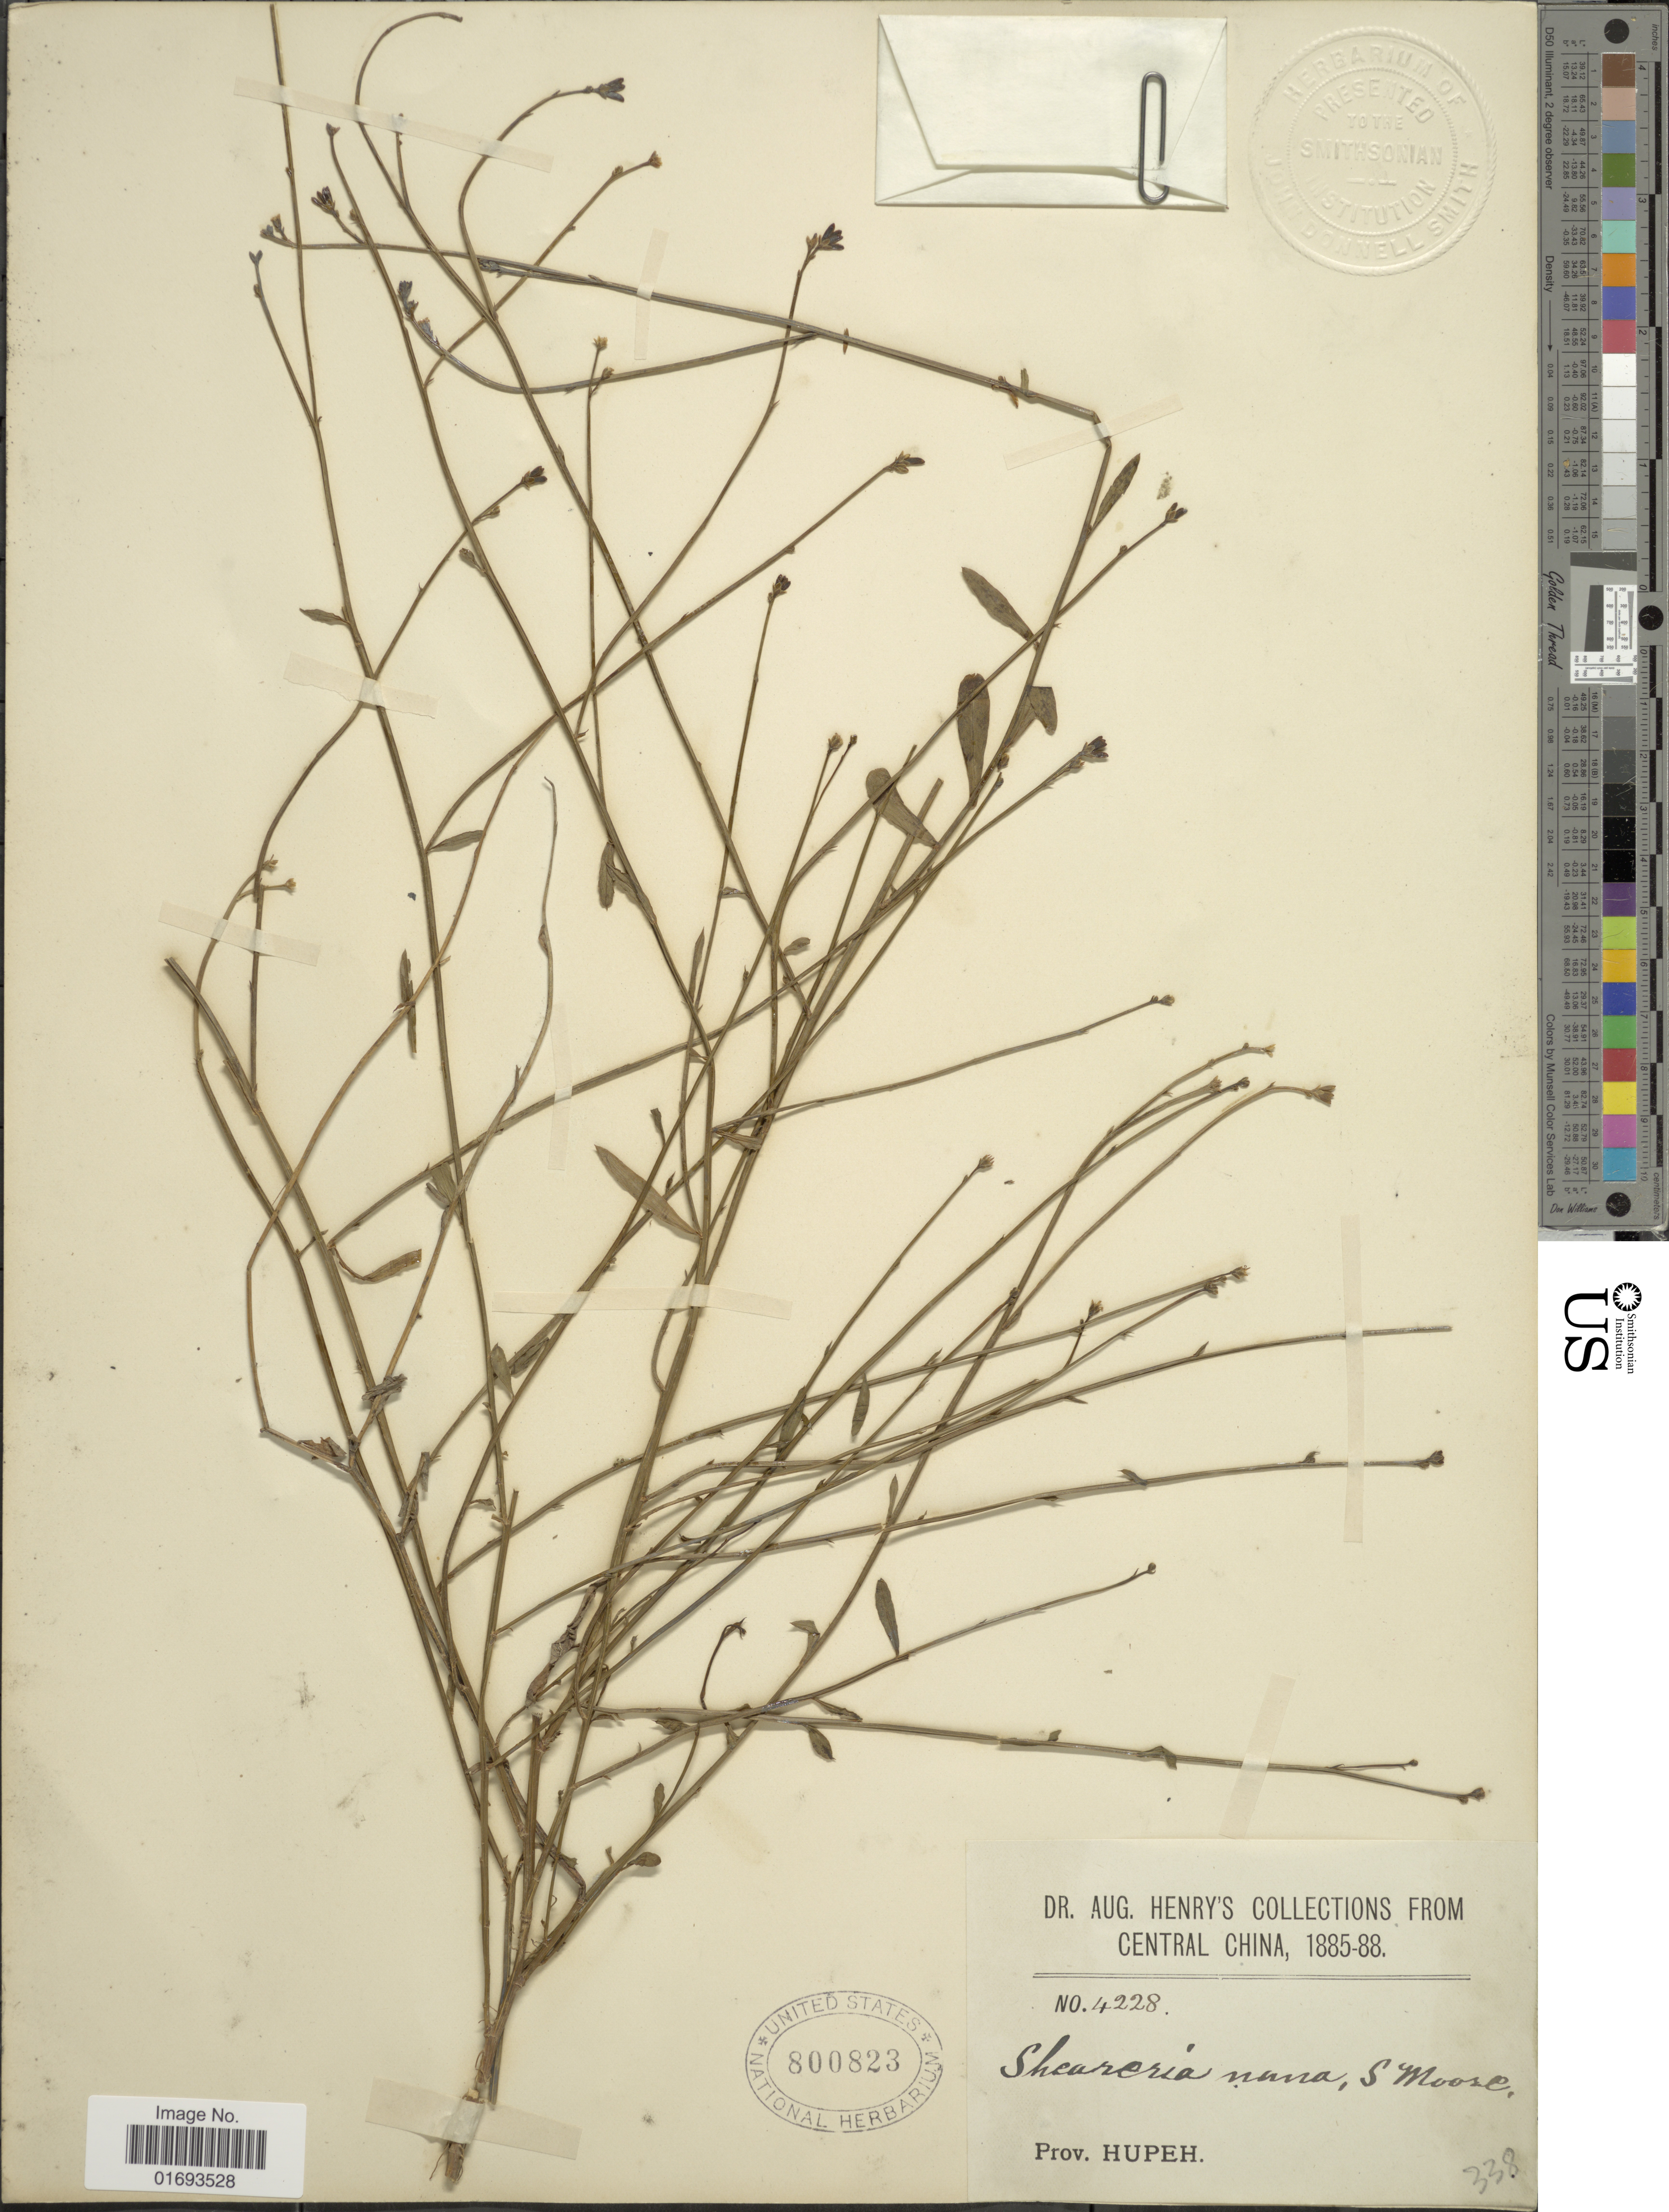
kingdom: Plantae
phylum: Tracheophyta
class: Magnoliopsida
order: Asterales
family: Asteraceae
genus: Sheareria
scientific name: Sheareria nana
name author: S. Moore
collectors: A. Henry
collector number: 4228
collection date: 1885/1888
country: China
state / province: Hubei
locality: Central China. Prov. Hupeh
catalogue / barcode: US 800823